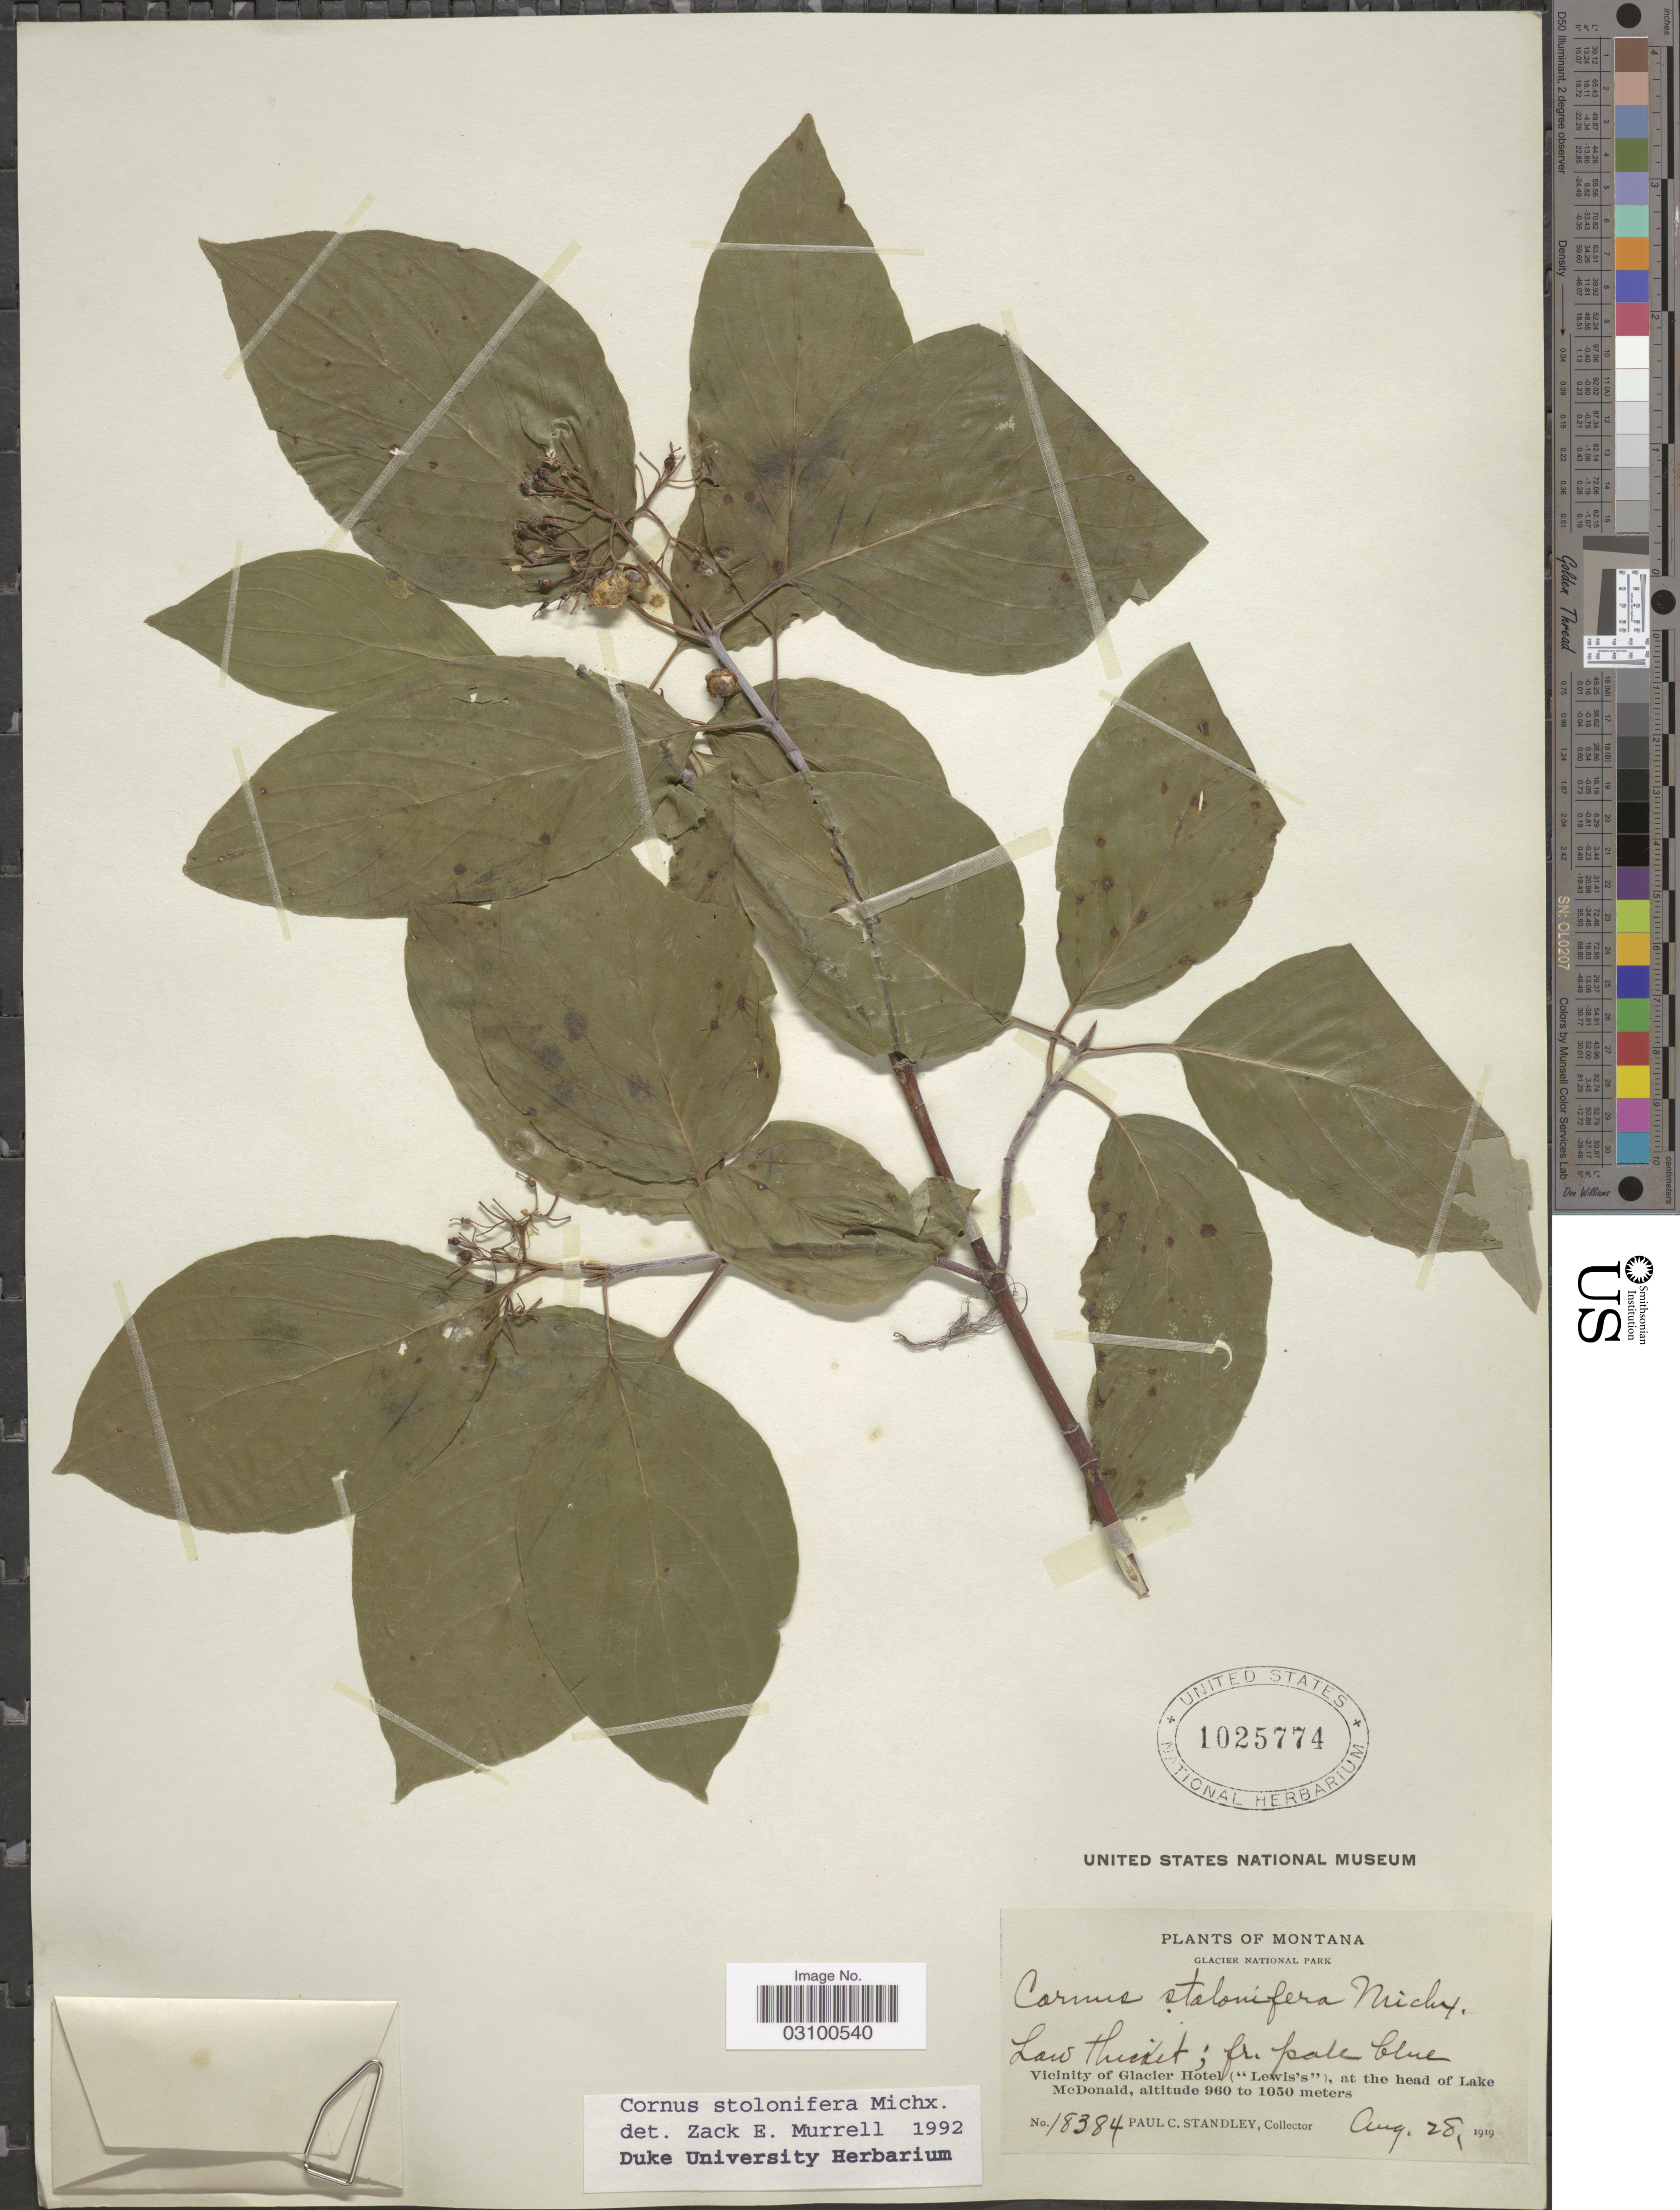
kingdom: Plantae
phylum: Tracheophyta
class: Magnoliopsida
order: Cornales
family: Cornaceae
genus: Cornus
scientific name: Cornus sericea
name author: L.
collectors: P. C. Standley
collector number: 18384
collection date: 1919-08-28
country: United States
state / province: Montana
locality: Glacier National Park. Vicinity of Glacier Hotel ("Lewis's"), at the head of Lake McDonald.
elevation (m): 960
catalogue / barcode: US 1025774